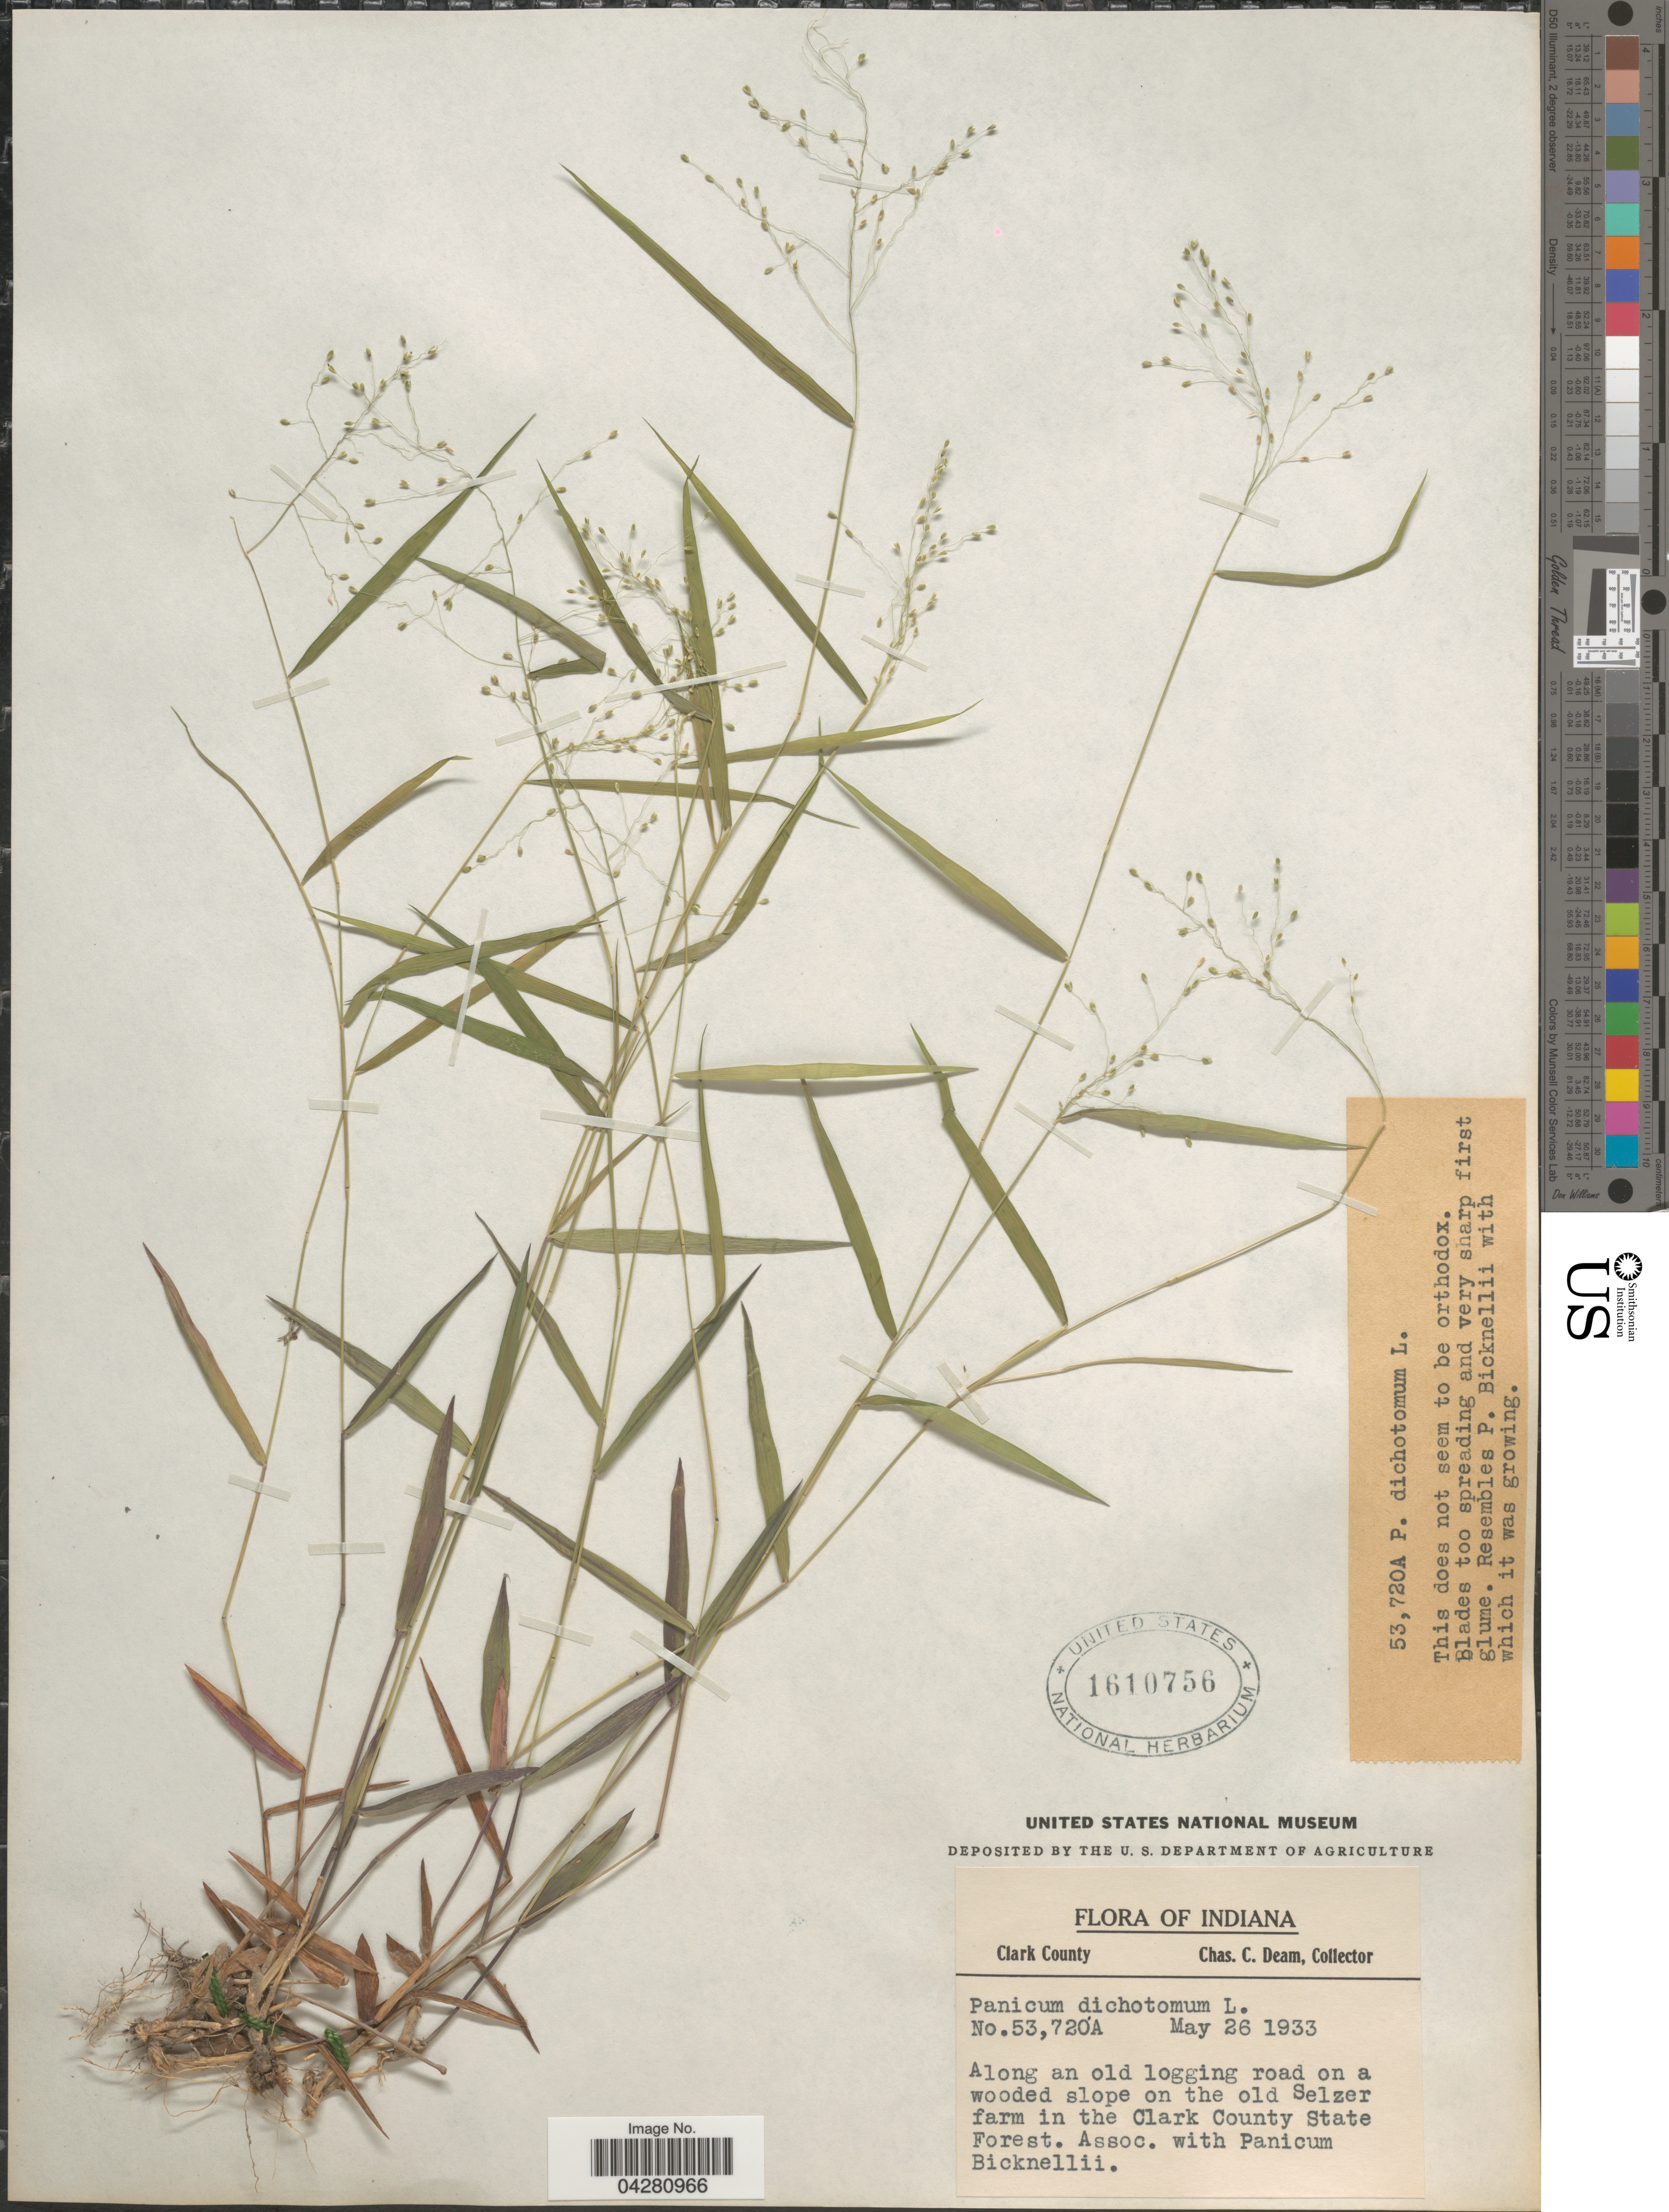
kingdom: Plantae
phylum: Tracheophyta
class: Liliopsida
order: Poales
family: Poaceae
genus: Dichanthelium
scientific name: Dichanthelium dichotomum var. dichotomum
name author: (L.) Gould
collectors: C. C. Deam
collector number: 53,720A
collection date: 1933-05-26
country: United States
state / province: Indiana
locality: Clark County. Along an old logging road on a wooded slope on the old Selzer farm in the Clark County State Forest.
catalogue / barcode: US 1610756